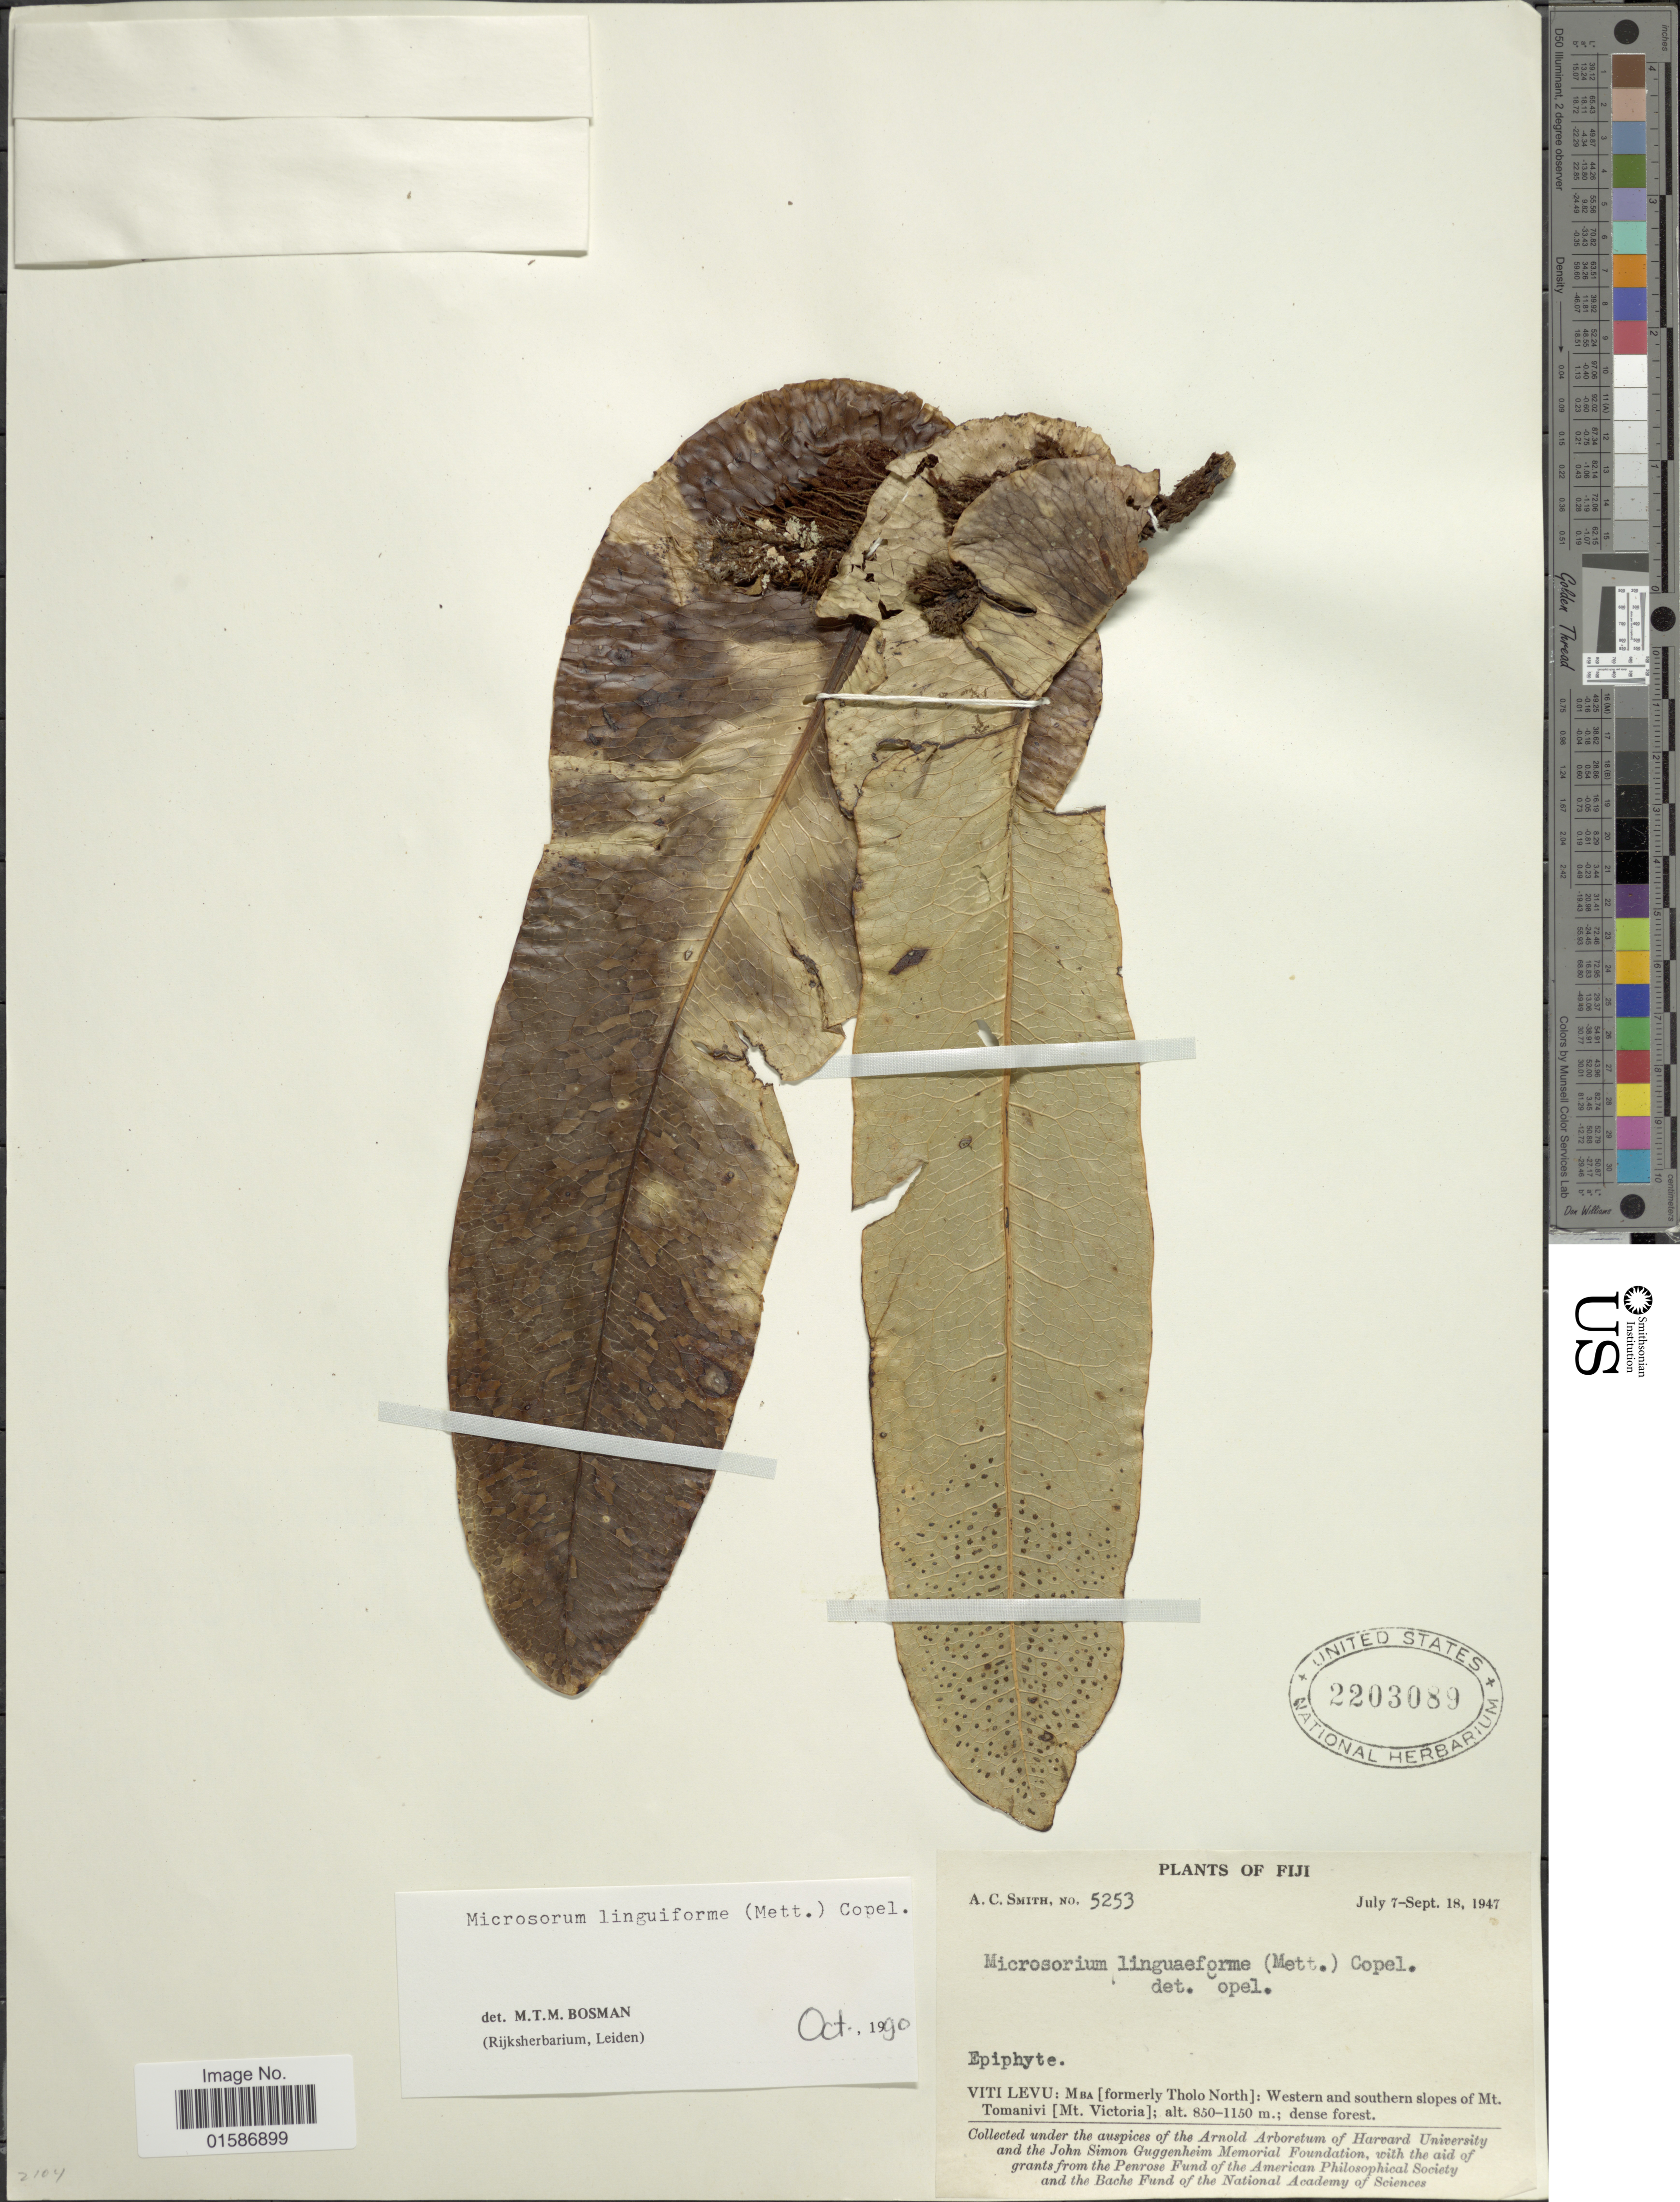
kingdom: Plantae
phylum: Tracheophyta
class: Polypodiopsida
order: Polypodiales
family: Polypodiaceae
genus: Microsorum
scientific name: Microsorum linguiforme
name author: (Mett.) Copel.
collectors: A. C. Smith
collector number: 5253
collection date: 1947-07-07/1947-09-18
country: Fiji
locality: Viti Levu: Mba [formerly Tholo North]: Western and southern slopes of Mt Tomanivi {Mt Victoria]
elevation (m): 850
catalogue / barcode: US 2203089